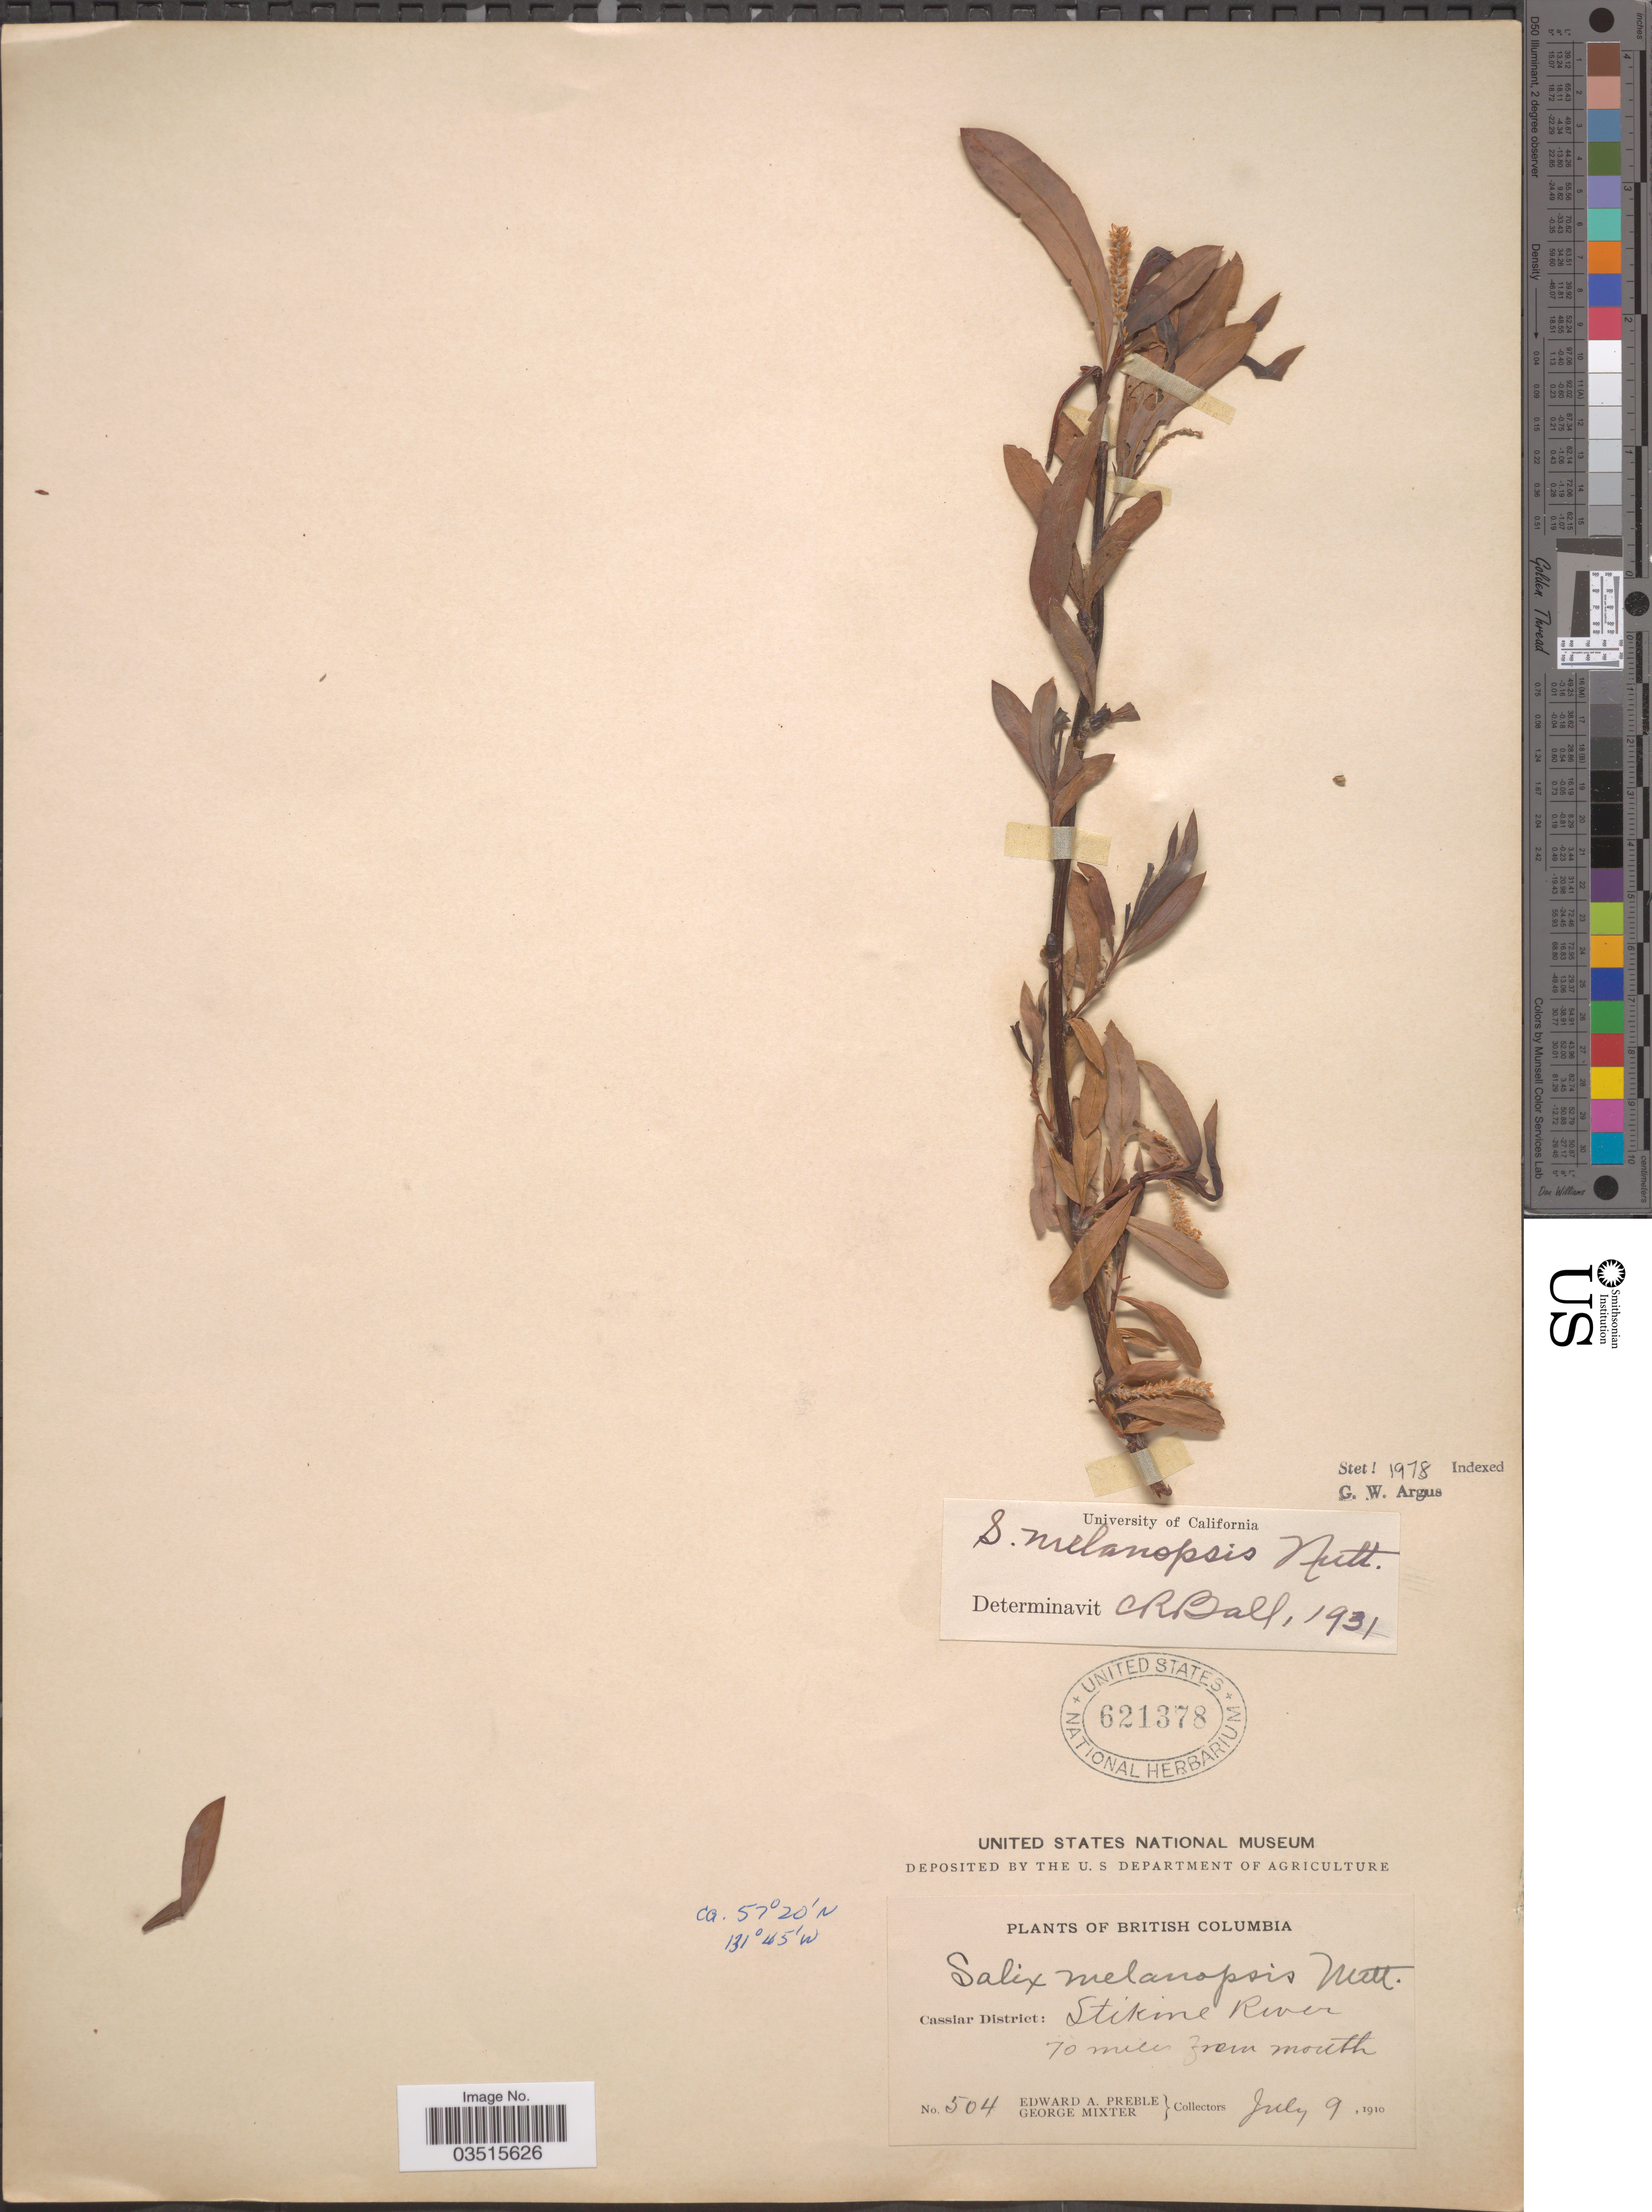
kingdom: Plantae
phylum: Tracheophyta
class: Magnoliopsida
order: Malpighiales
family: Salicaceae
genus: Salix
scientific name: Salix melanopsis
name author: Nutt.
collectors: E. Preble & G. Mixter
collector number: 504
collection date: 1910-07-09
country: Canada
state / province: British Columbia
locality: Cassiar District: Stikine River. 70 miles from mouth.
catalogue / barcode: US 621378